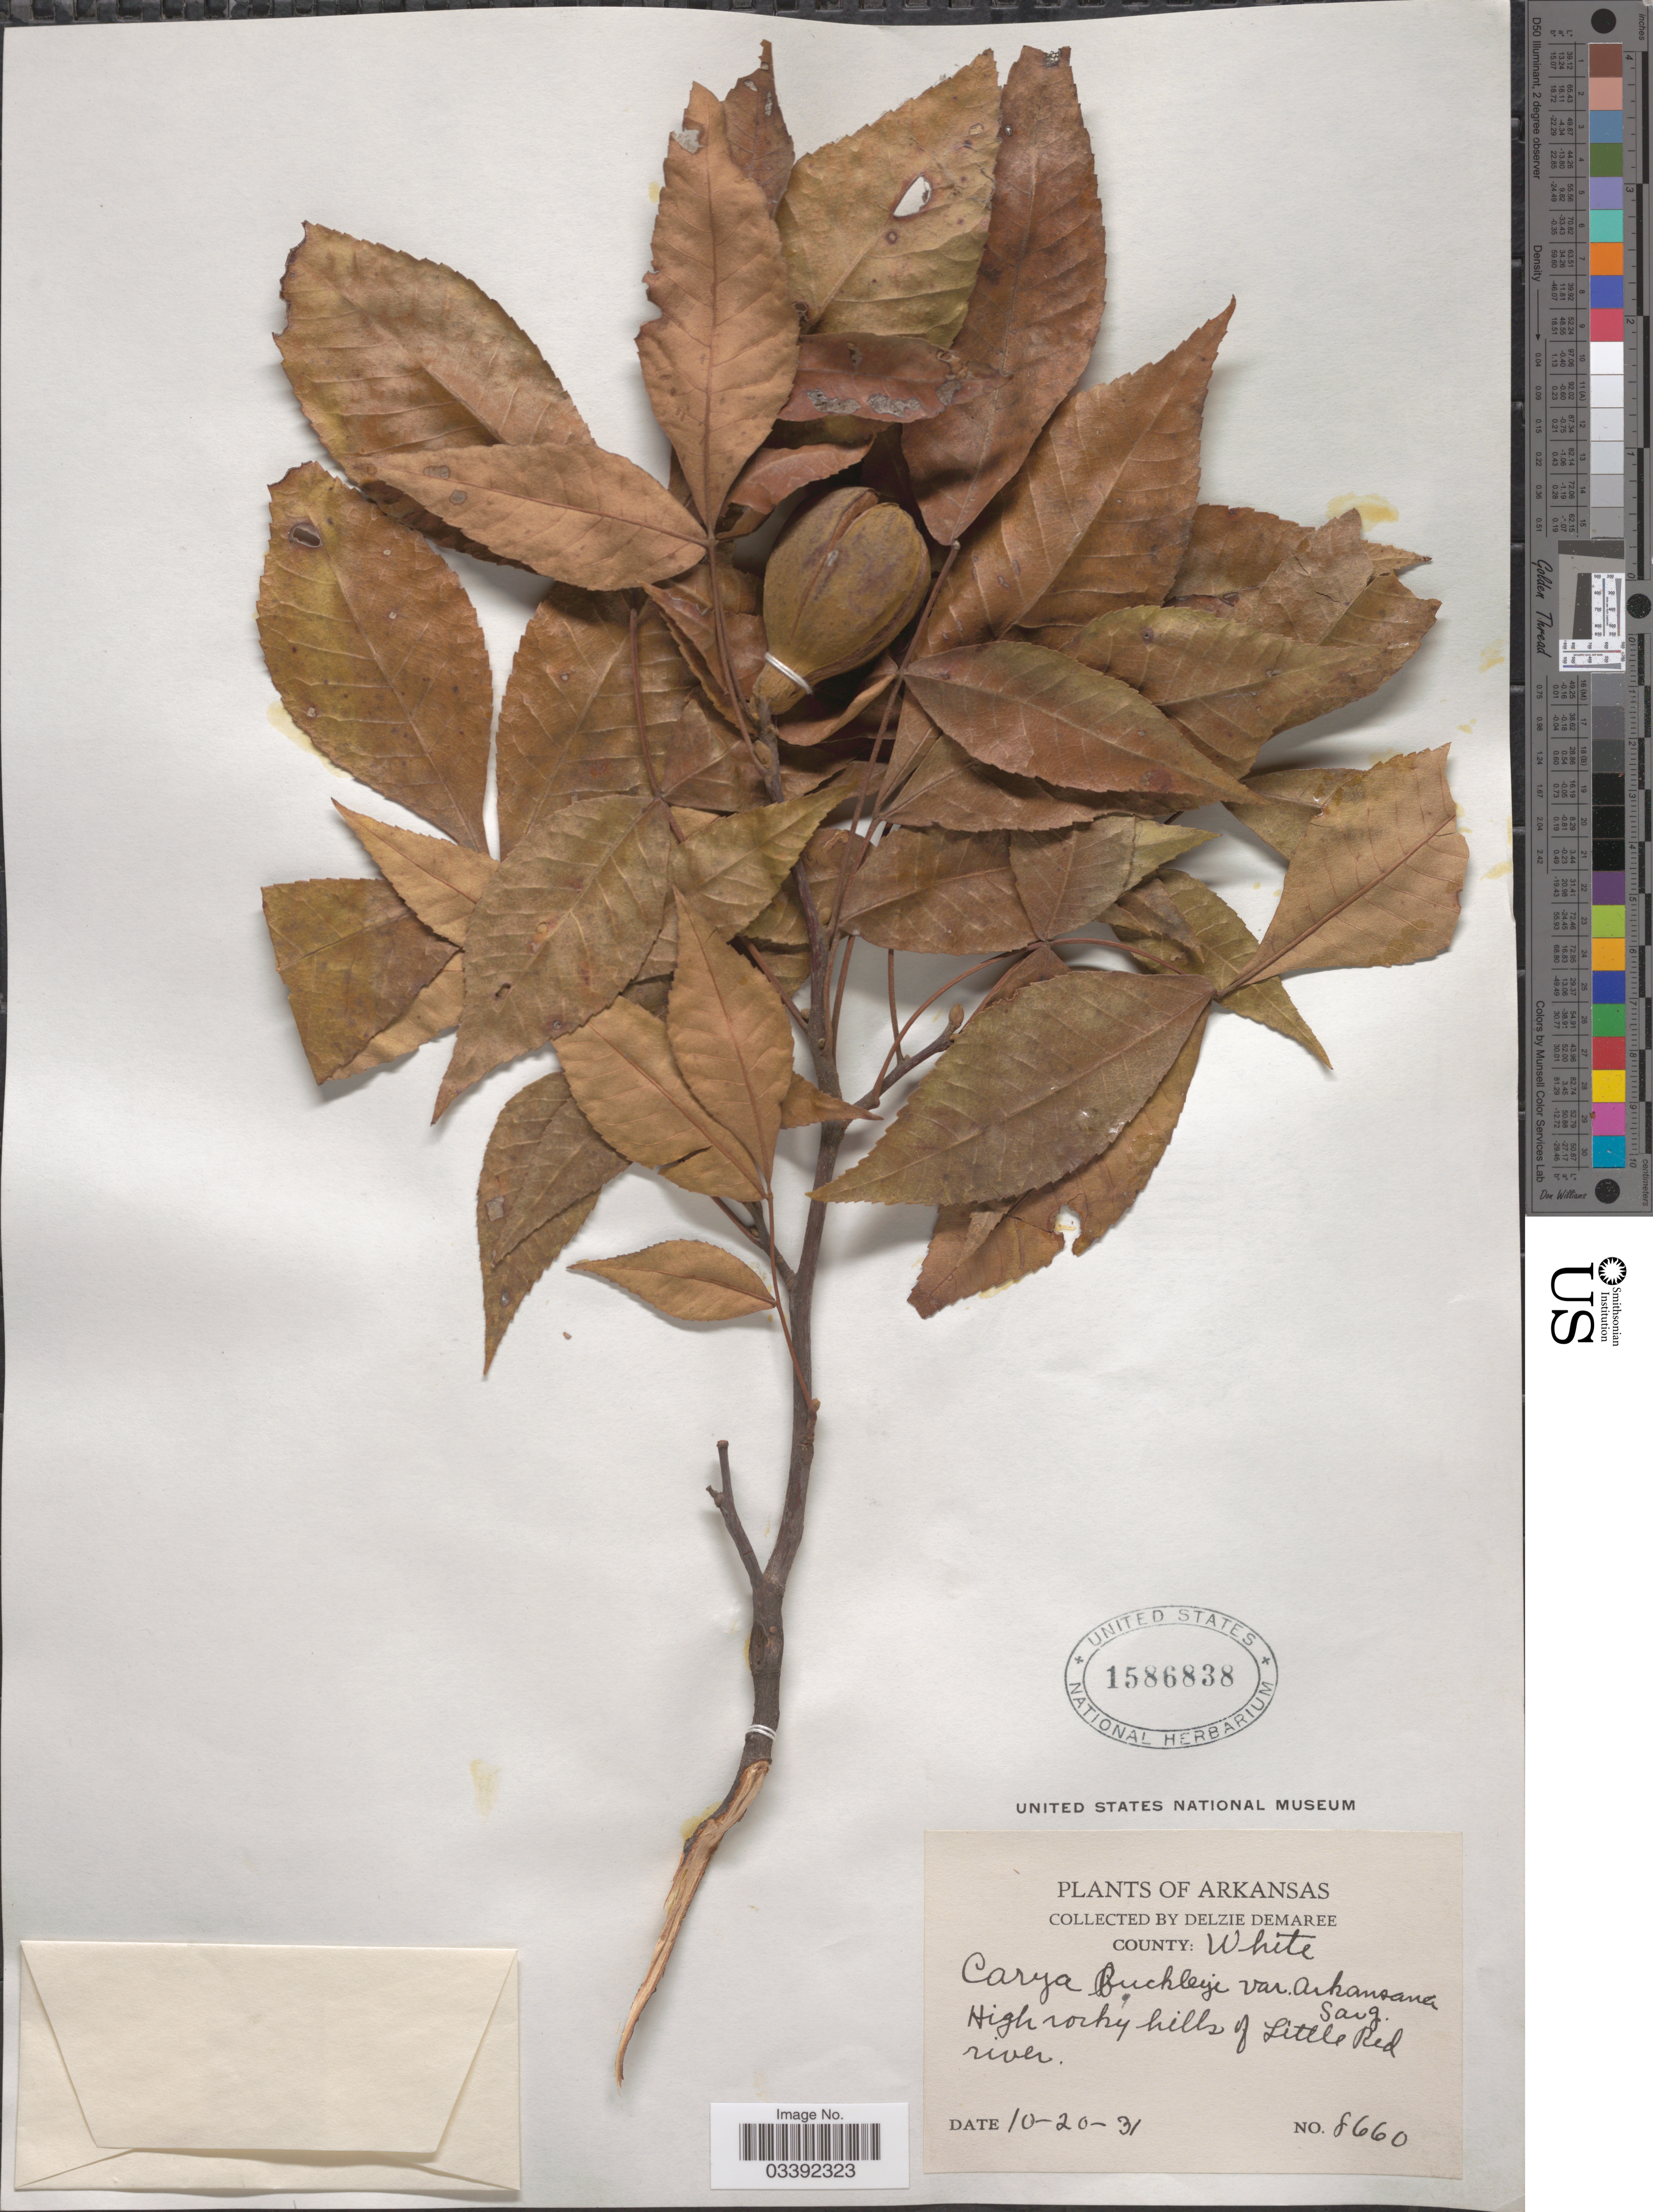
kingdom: Plantae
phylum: Tracheophyta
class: Magnoliopsida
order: Fagales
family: Juglandaceae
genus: Carya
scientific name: Carya texana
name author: Buckley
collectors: D. Demaree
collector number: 8660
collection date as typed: Transcribed d/m/y: 20/10/31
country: United States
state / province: Arkansas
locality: County: White. High rocky hills of Little Red river.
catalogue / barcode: US 1586838